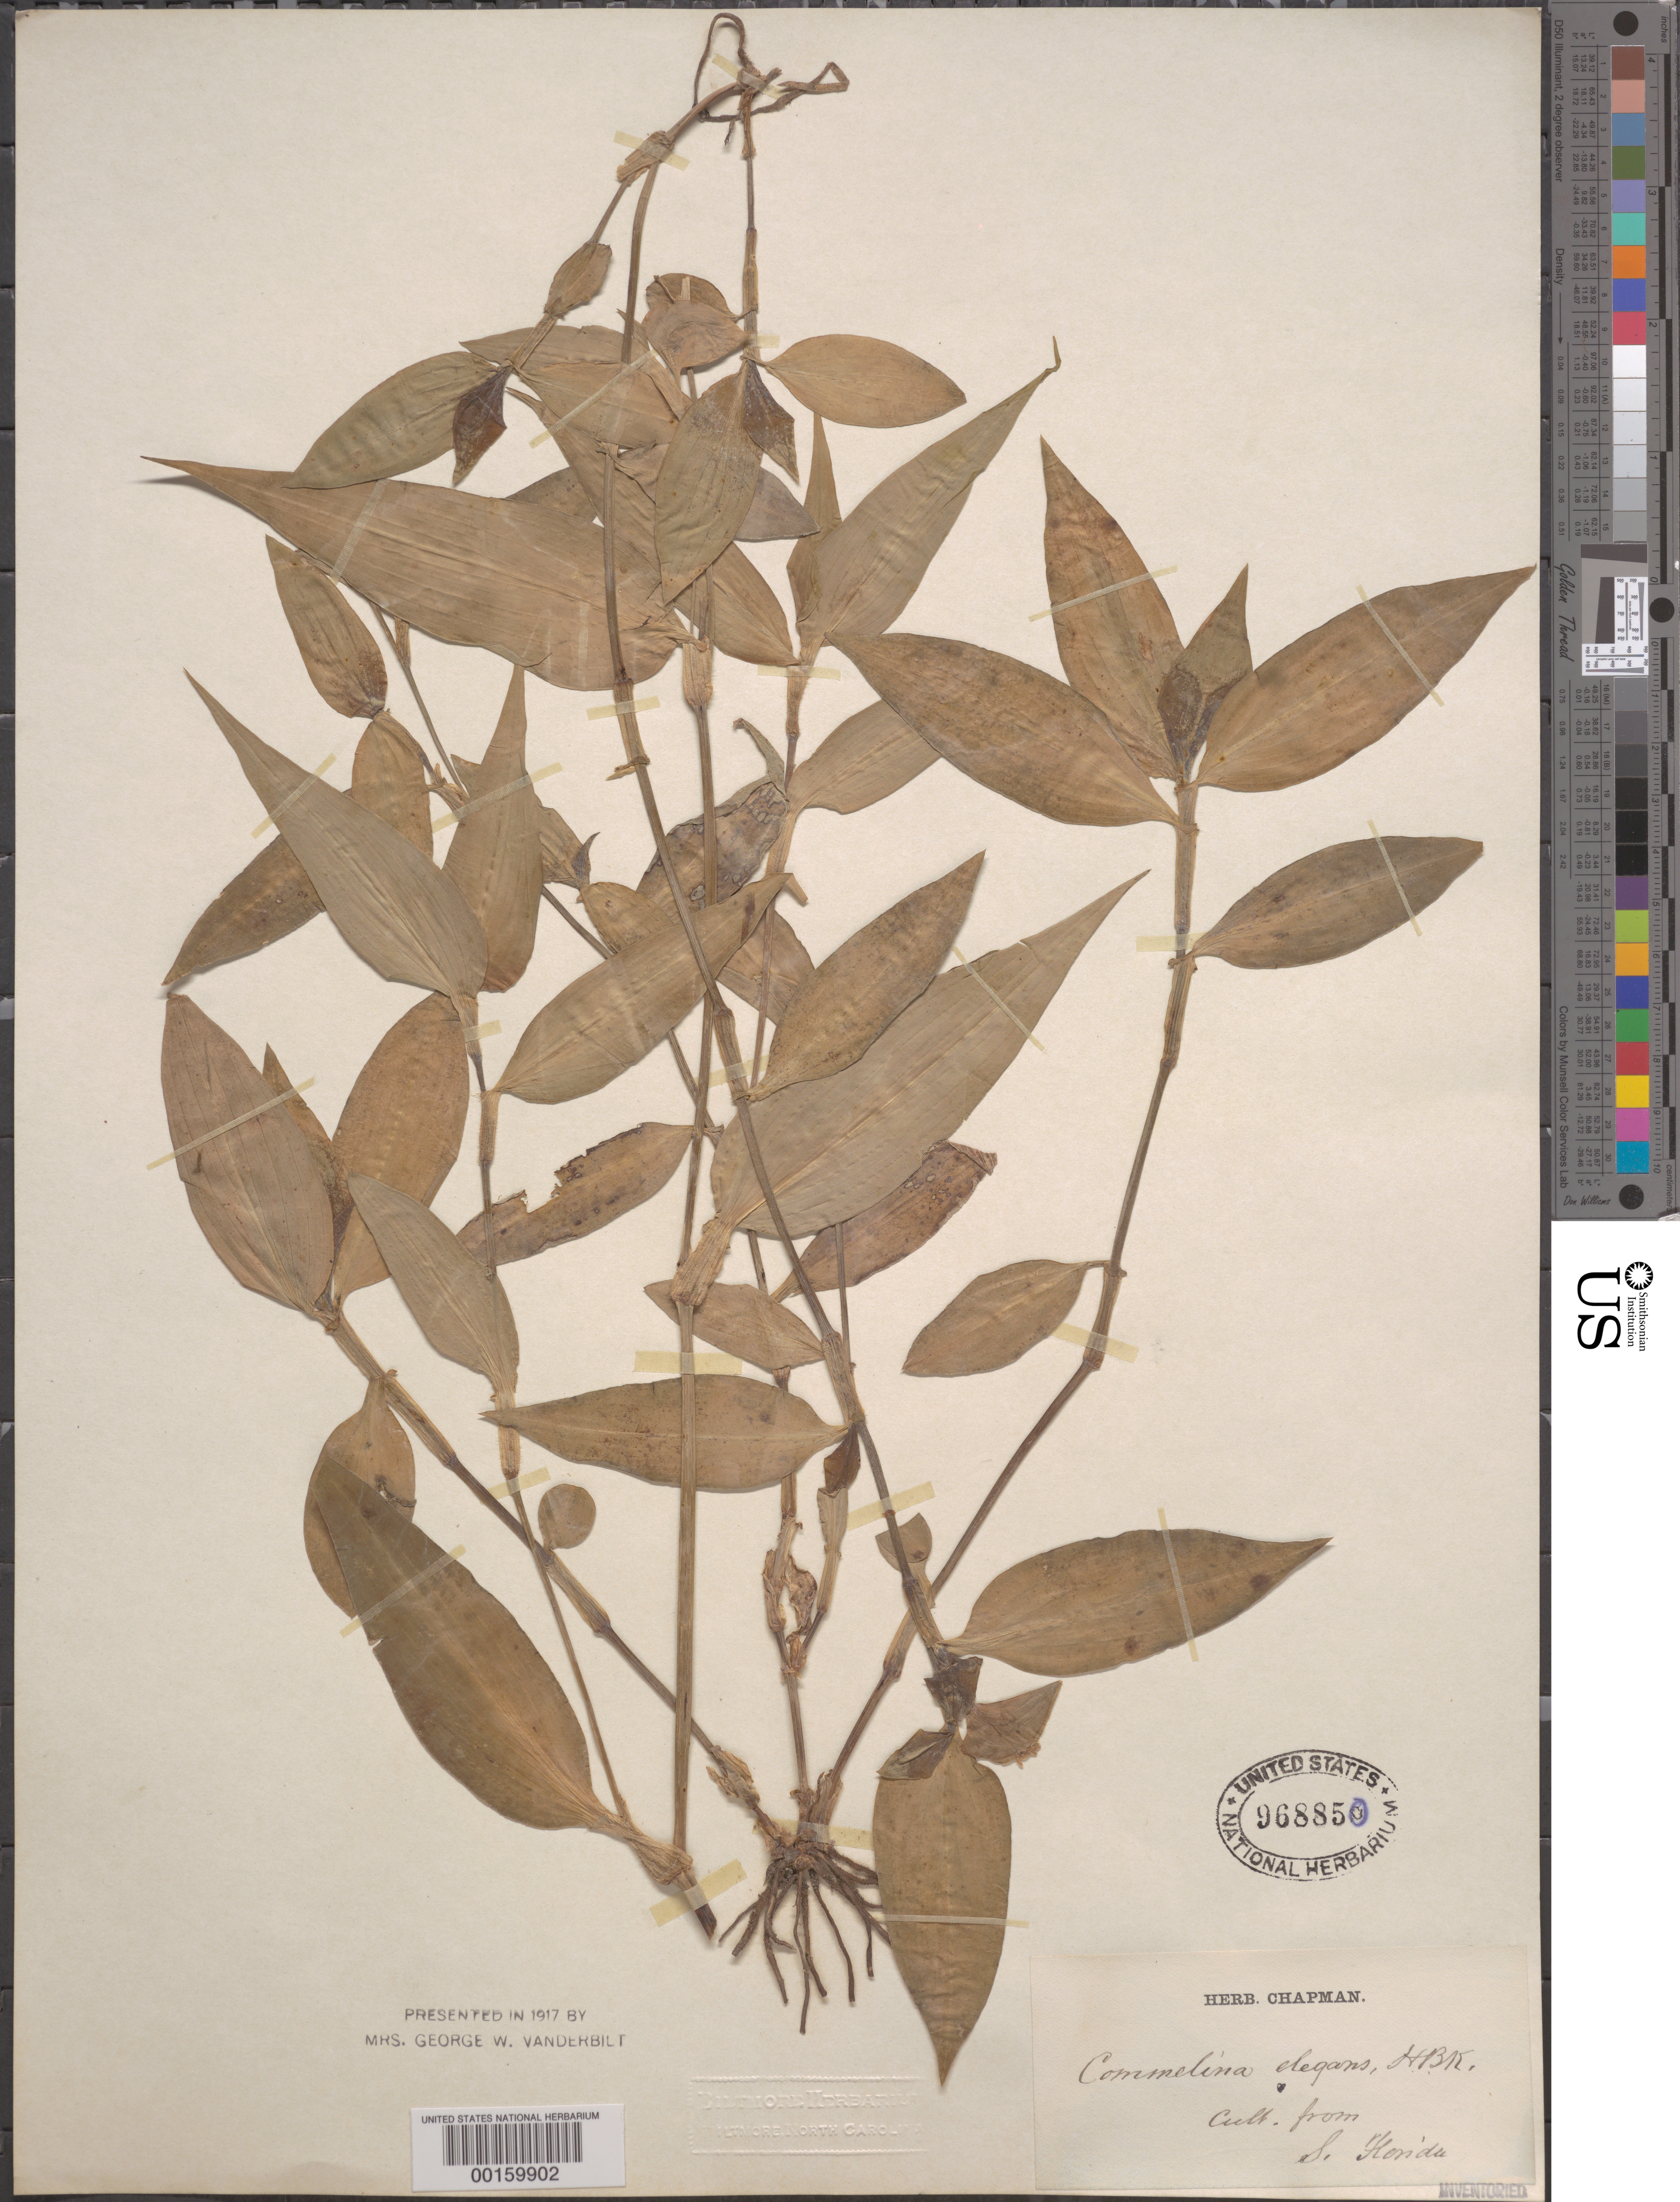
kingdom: Plantae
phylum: Tracheophyta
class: Liliopsida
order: Commelinales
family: Commelinaceae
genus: Commelina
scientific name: Commelina erecta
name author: L.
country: United States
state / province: Florida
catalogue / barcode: US 968850